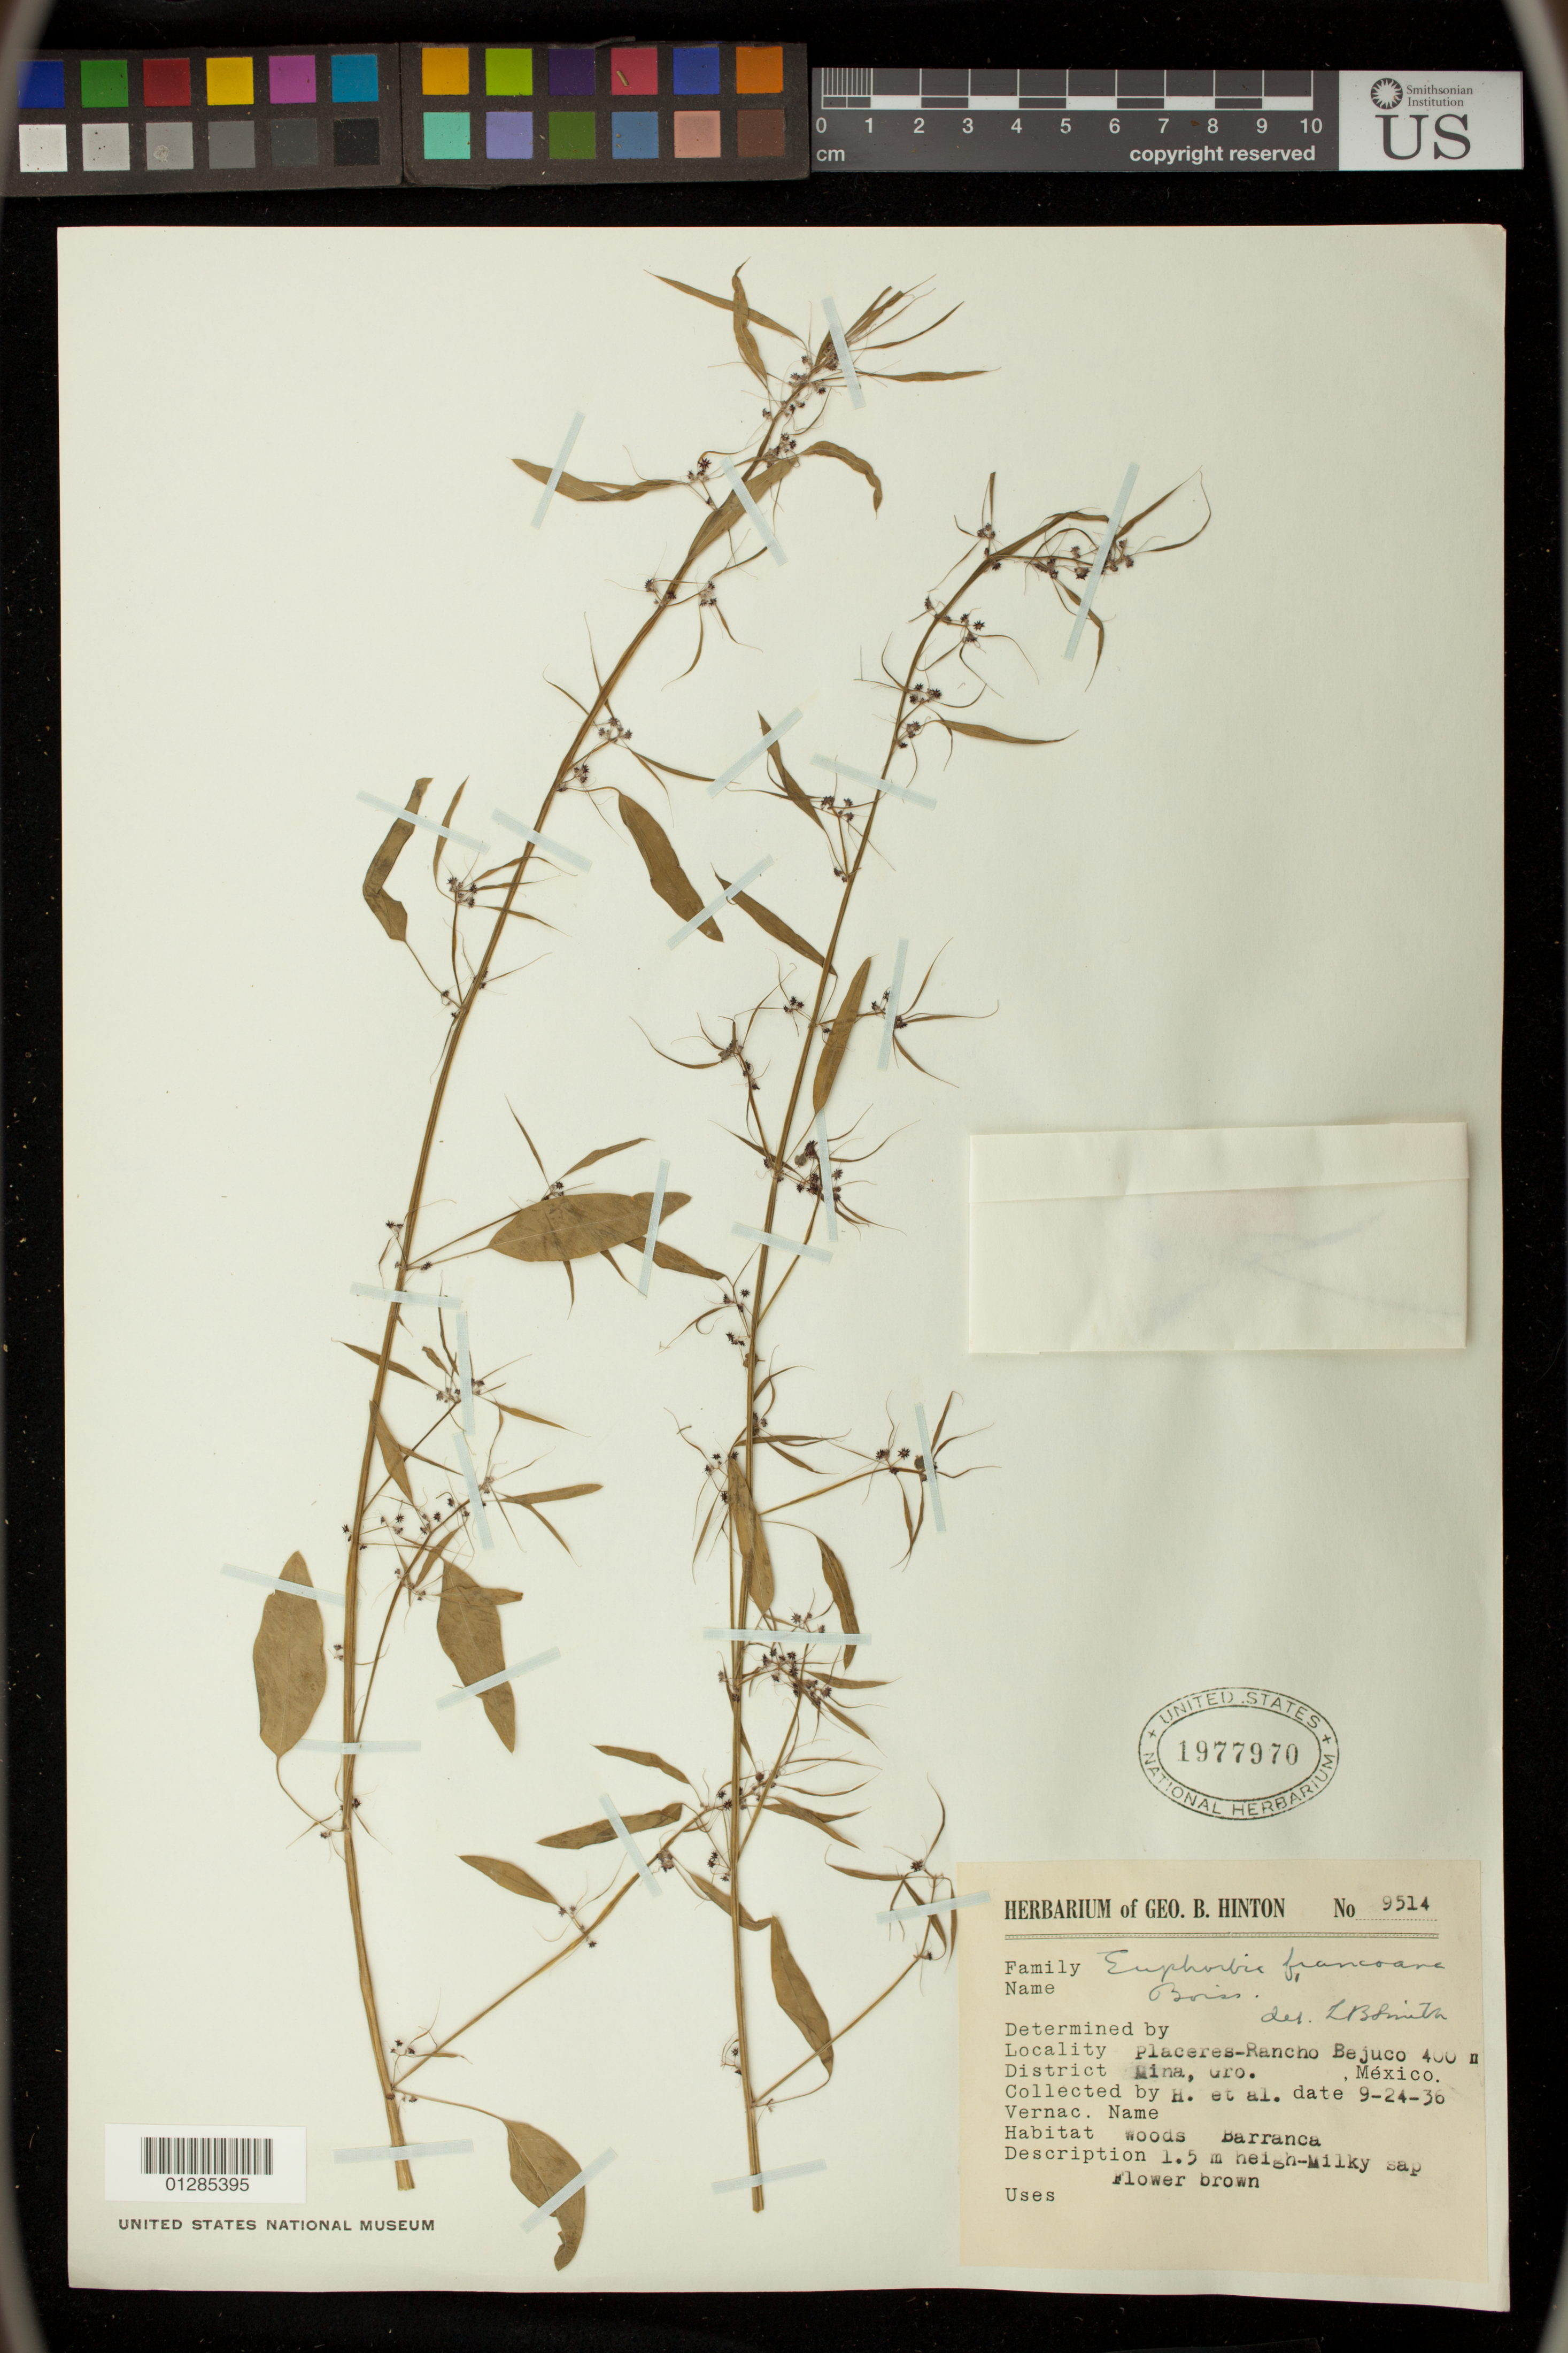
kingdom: Plantae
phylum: Tracheophyta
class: Magnoliopsida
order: Malpighiales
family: Euphorbiaceae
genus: Euphorbia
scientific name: Euphorbia francoana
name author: Boiss.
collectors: G. B. Hinton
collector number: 9514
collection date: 1936-09-24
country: Mexico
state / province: Guerrero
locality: Placeres-Rancho Bejuco,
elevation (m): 400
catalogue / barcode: US 1977970